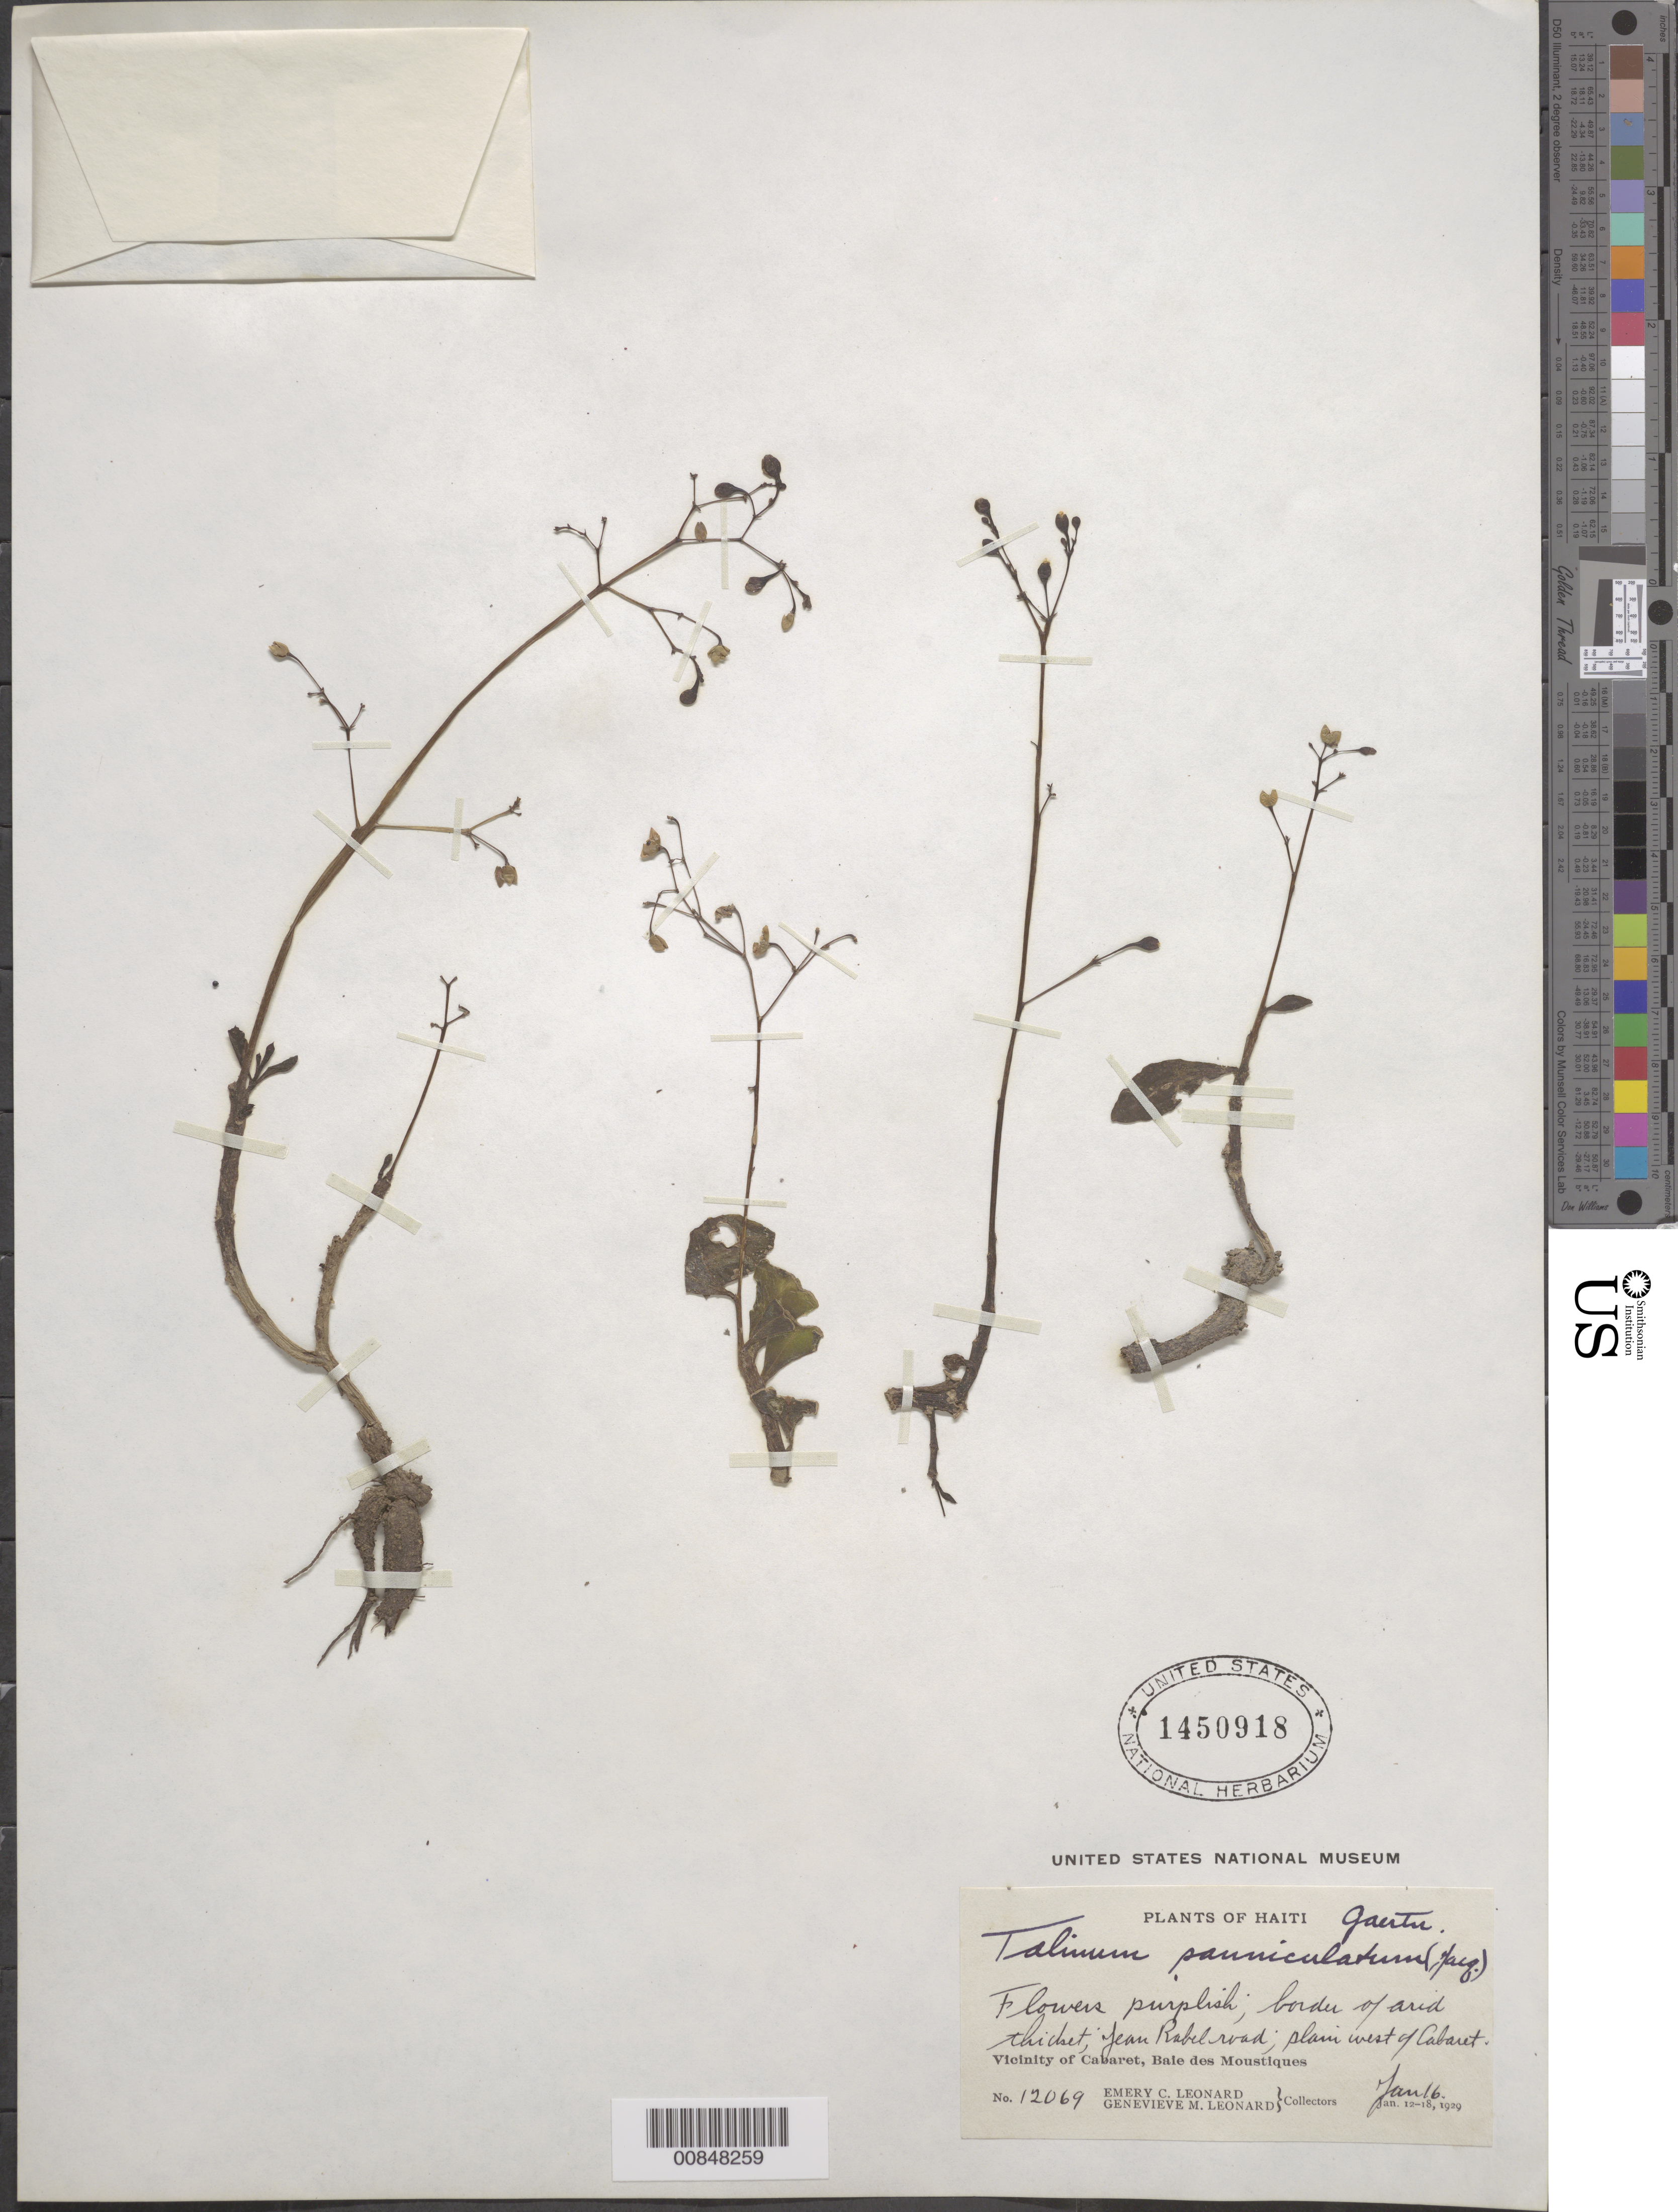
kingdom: Plantae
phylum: Tracheophyta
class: Magnoliopsida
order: Caryophyllales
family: Talinaceae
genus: Talinum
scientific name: Talinum paniculatum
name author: (Jacq.) Gaertn.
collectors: E. C. Leonard & G. M. Leonard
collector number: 12069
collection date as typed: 16 Jan 1929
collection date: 1929-01-16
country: Haiti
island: Hispaniola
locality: Vicinity of Cabaret, Baie des Moustiques. Jean Rabel road; plain west of Cabaret.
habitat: Border of arid thicket.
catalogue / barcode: US 1450918